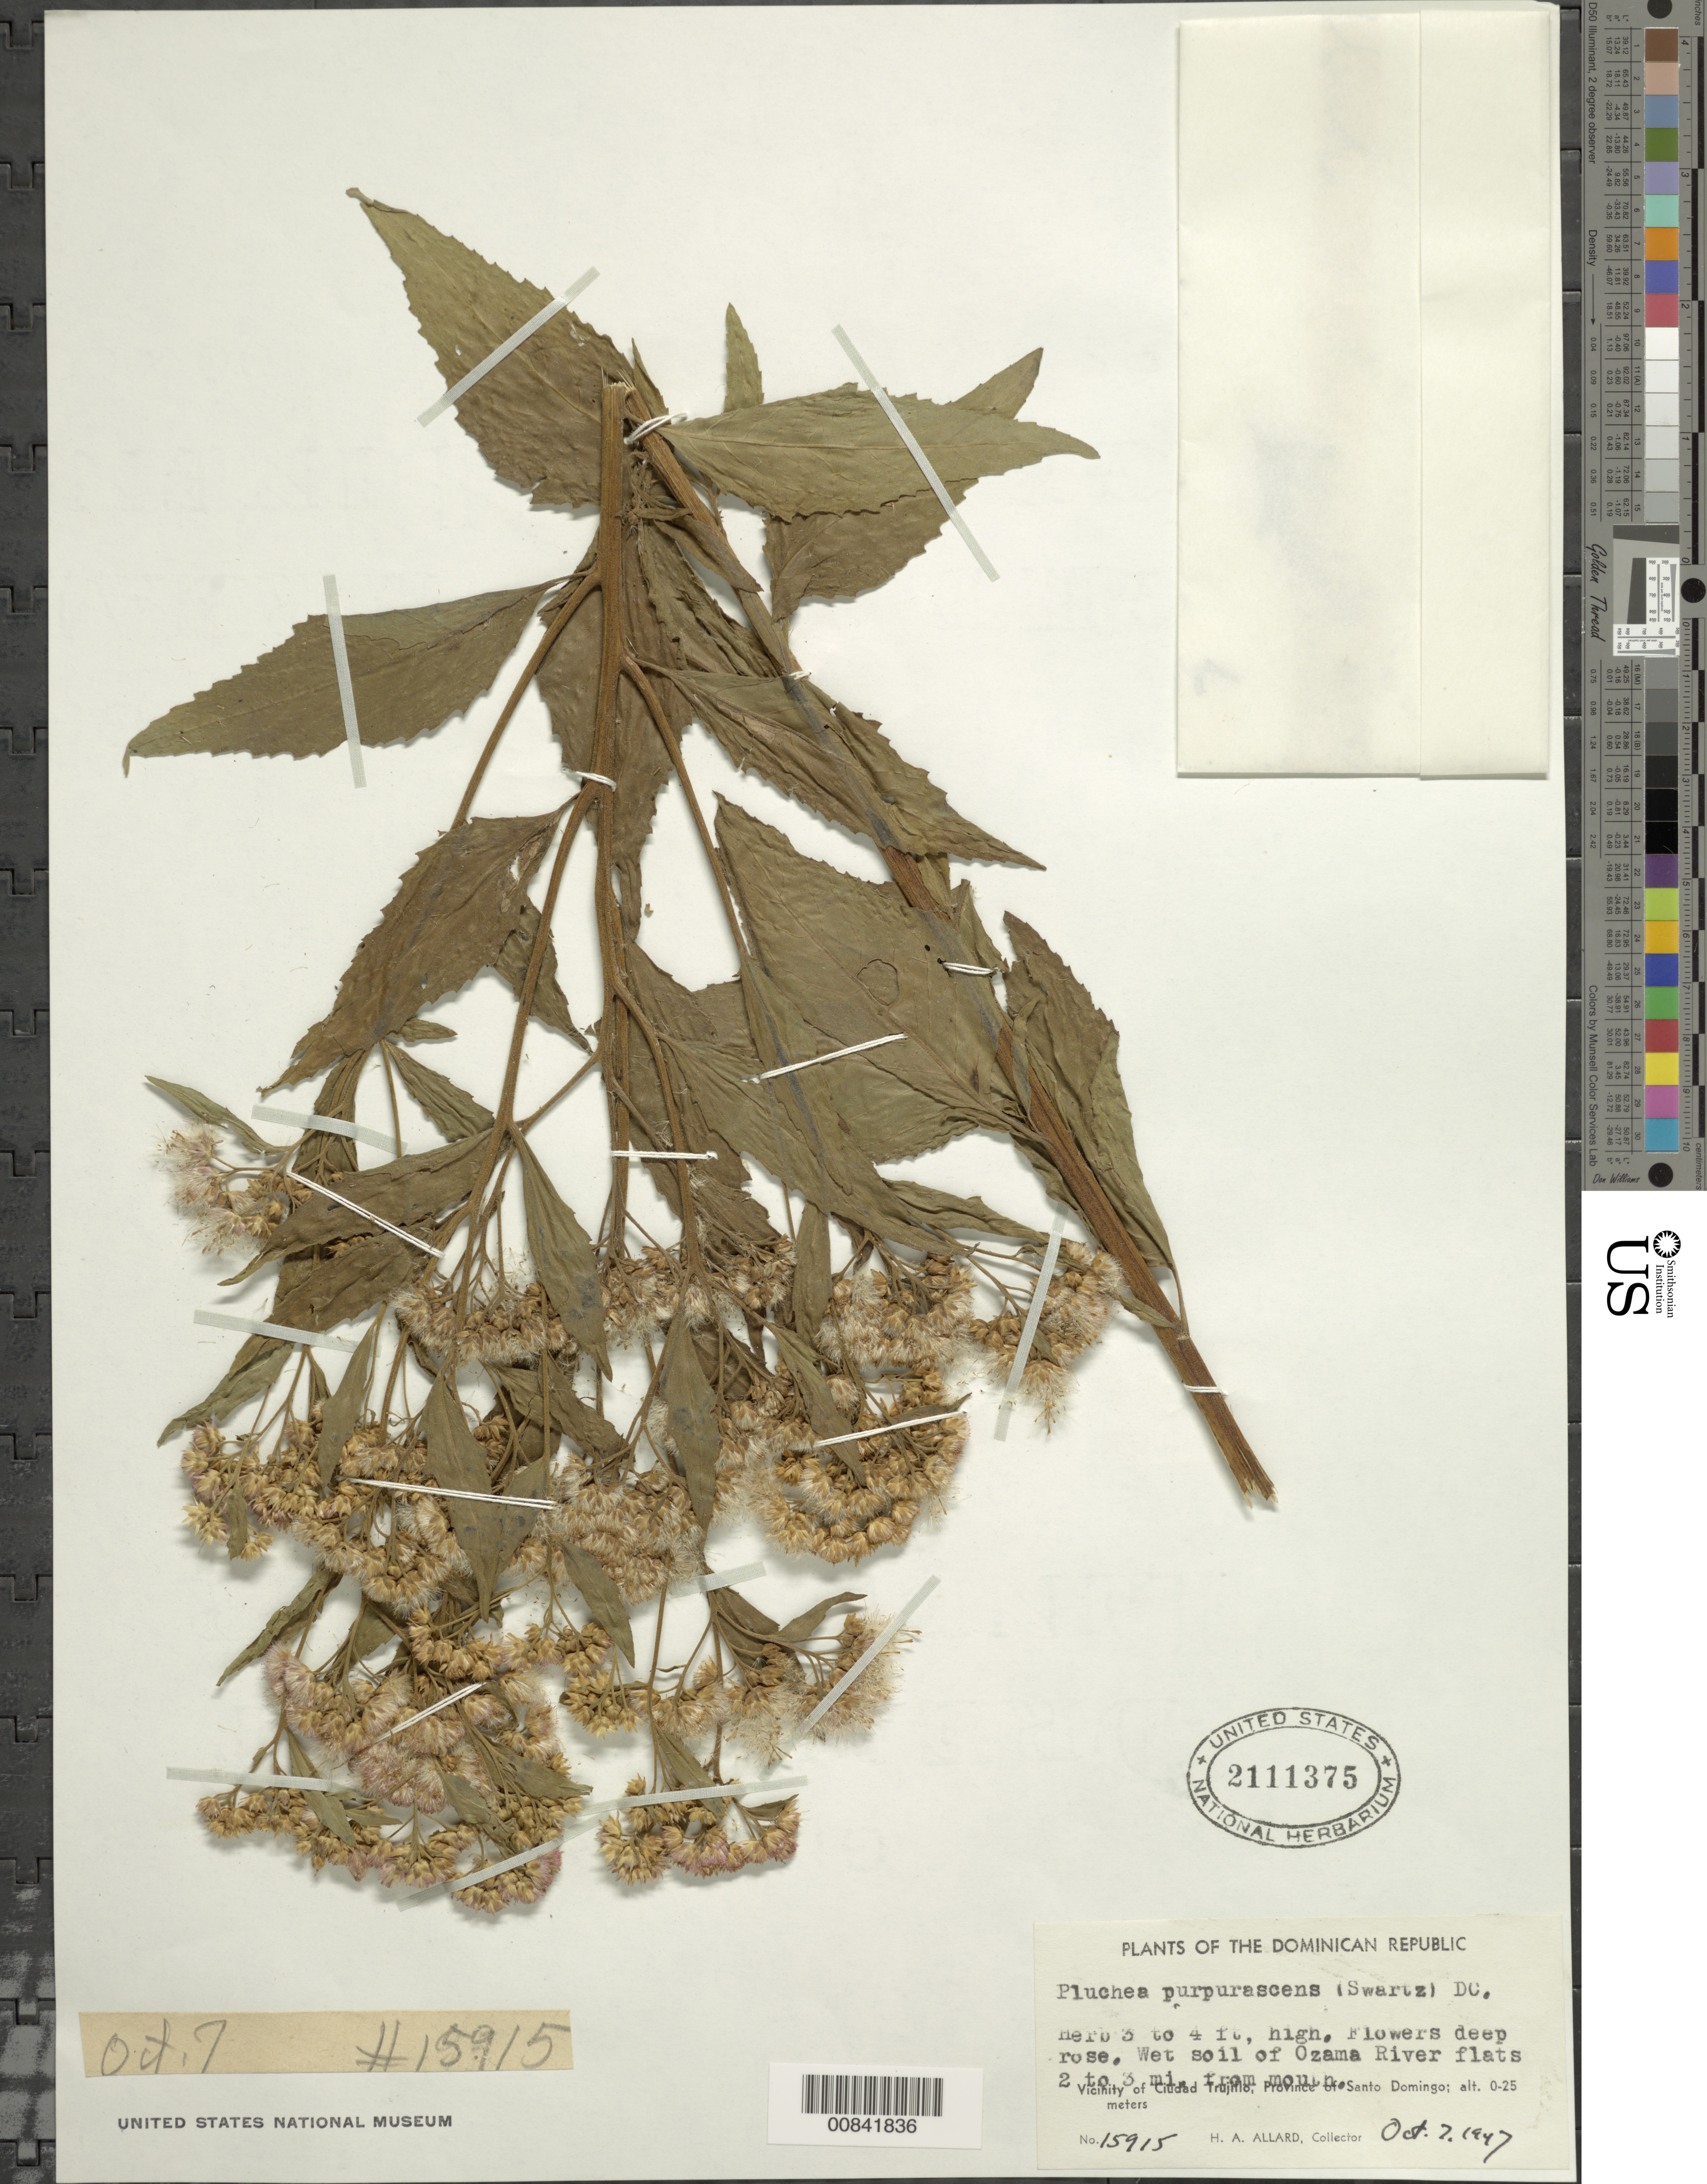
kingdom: Plantae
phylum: Tracheophyta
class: Magnoliopsida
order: Asterales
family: Asteraceae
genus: Pluchea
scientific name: Pluchea odorata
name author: (L.) Cass.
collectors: H. A. Allard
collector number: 15915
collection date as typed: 07 Oct 1947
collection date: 1947-10-07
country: Dominican Republic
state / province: Distrito Nacional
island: Hispaniola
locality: Vicinity of Santo Domingo City, Ozama River flats, 2-3 miles from mouth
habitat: Wet soil of river flats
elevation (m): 0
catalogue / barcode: US 2111375